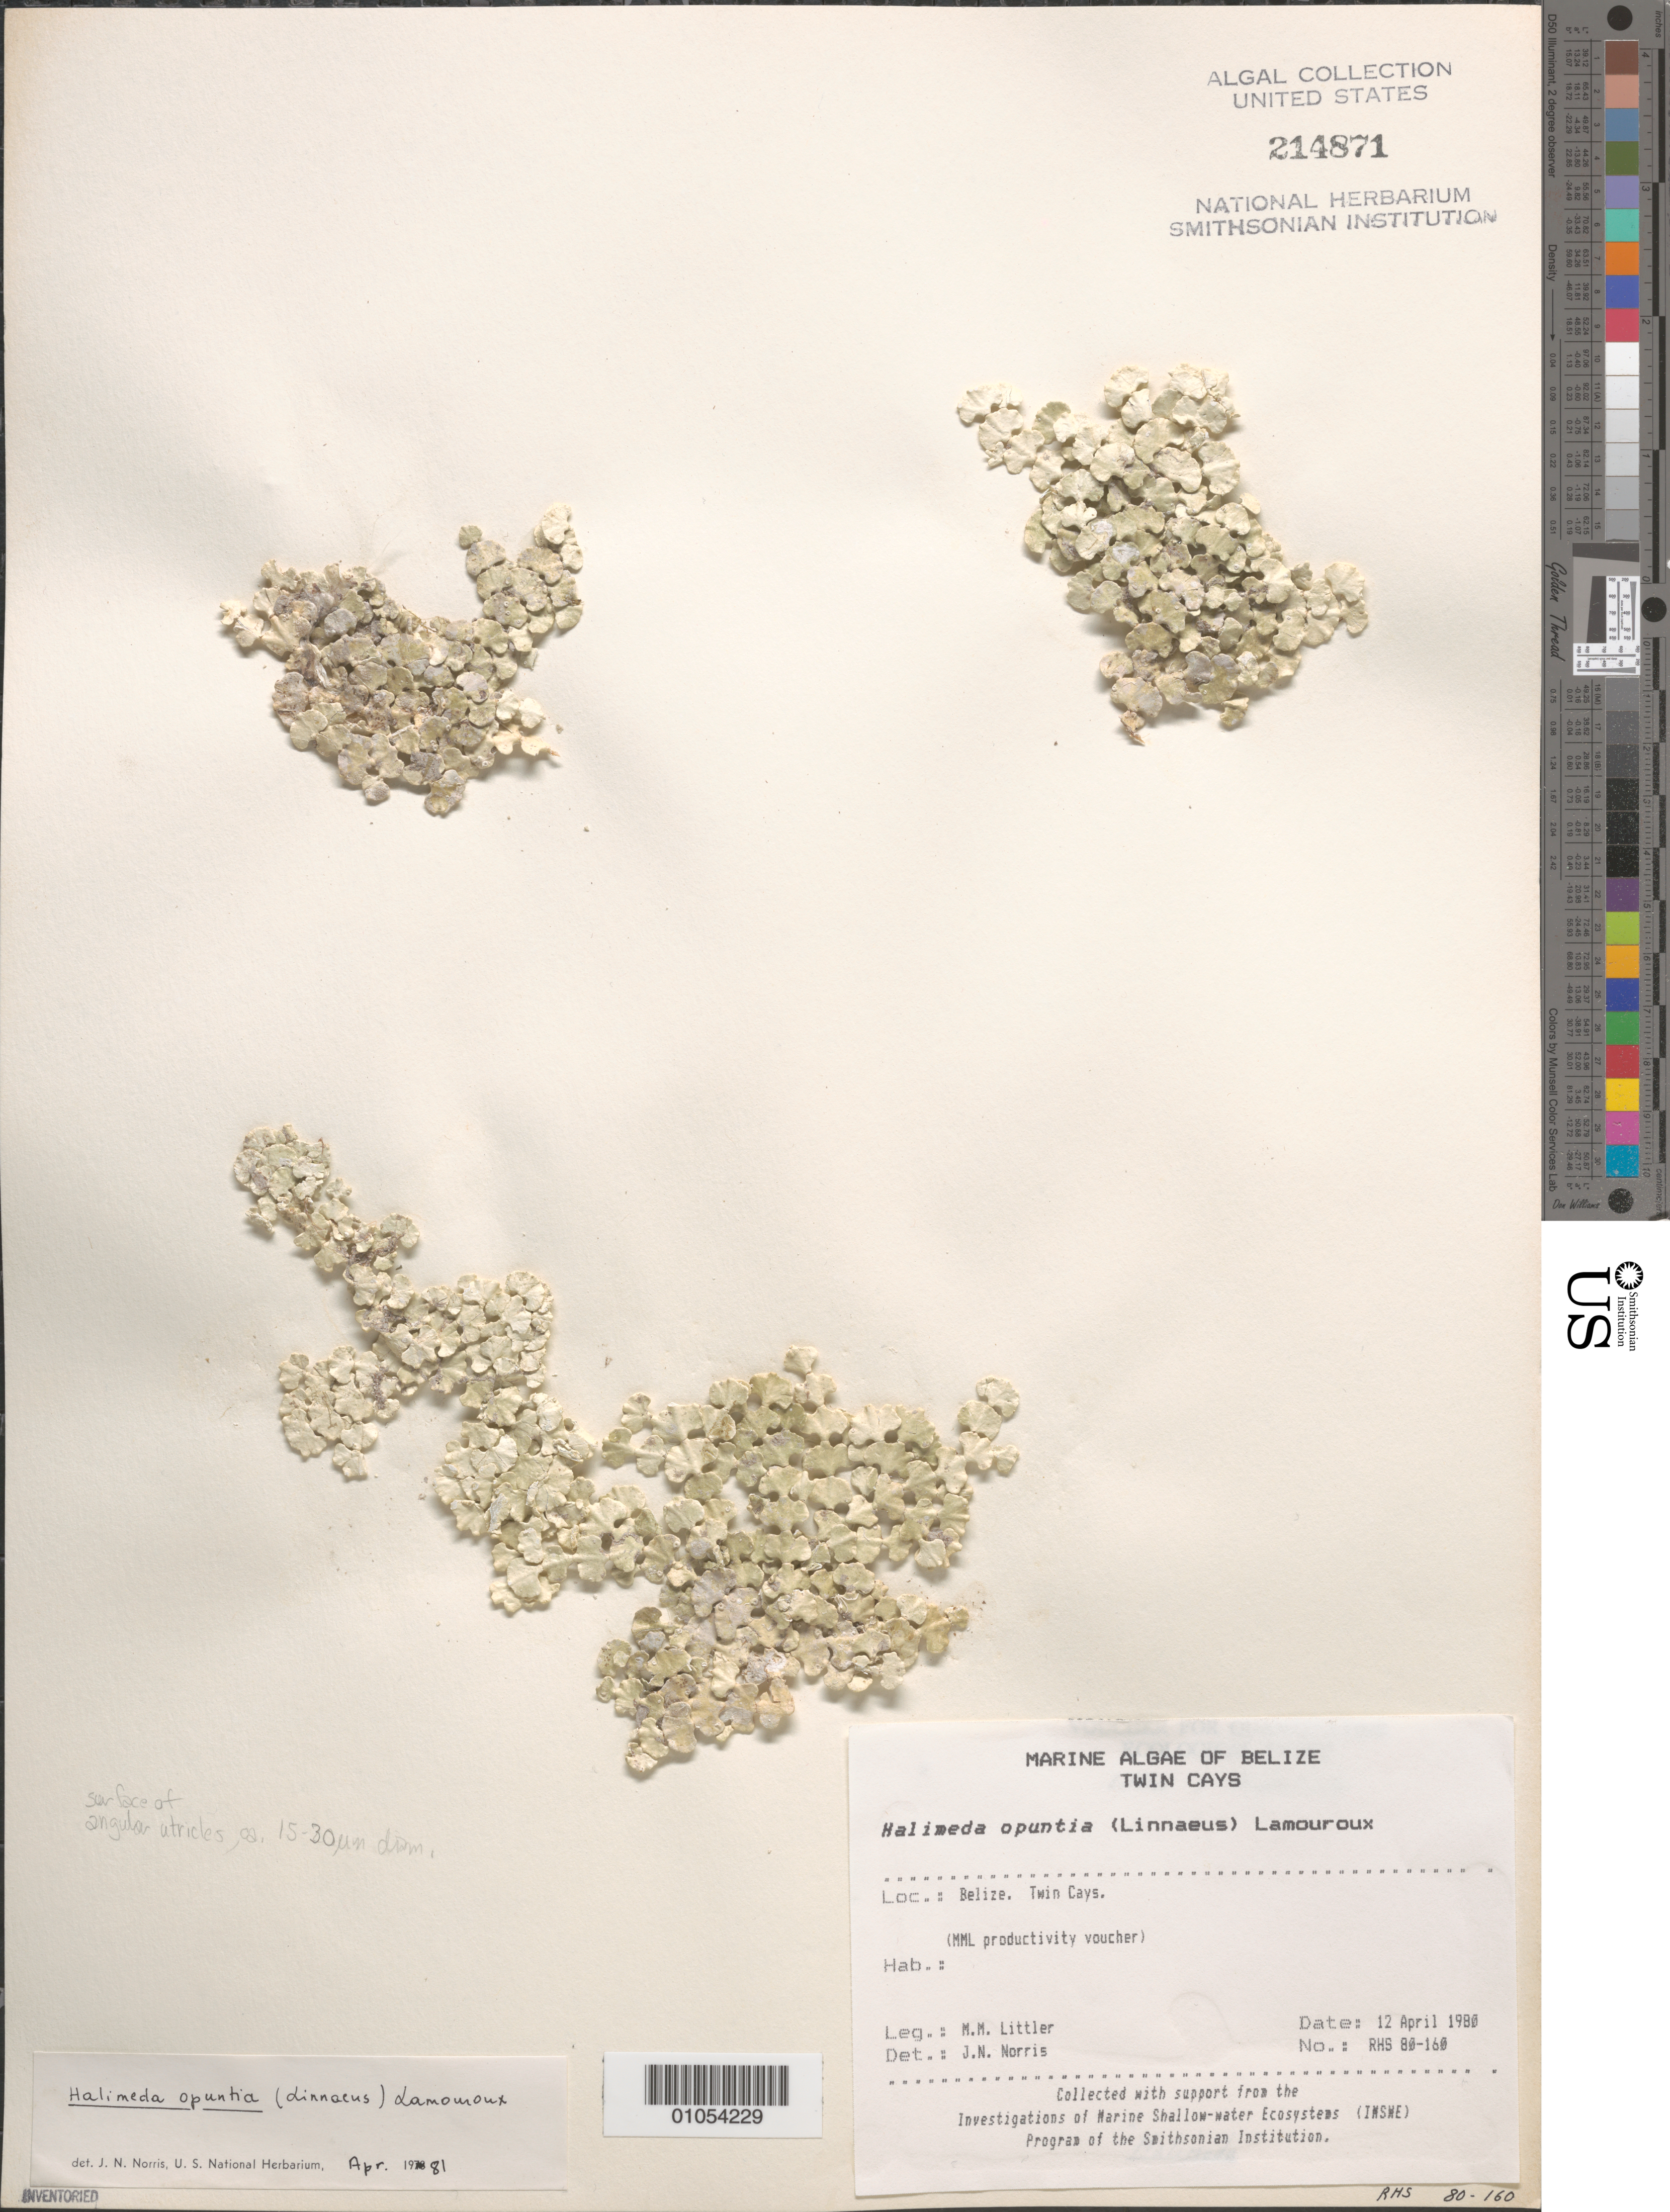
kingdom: Plantae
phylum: Chlorophyta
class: Ulvophyceae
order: Bryopsidales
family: Halimedaceae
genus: Halimeda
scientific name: Halimeda opuntia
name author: (L.) J.V.Lamouroux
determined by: Norris, James N.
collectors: M. M. Littler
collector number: RHS 80-160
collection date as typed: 12 Apr 1980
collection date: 1980-04-12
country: Belize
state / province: Stann Creek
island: Twin Cays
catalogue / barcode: US 214871